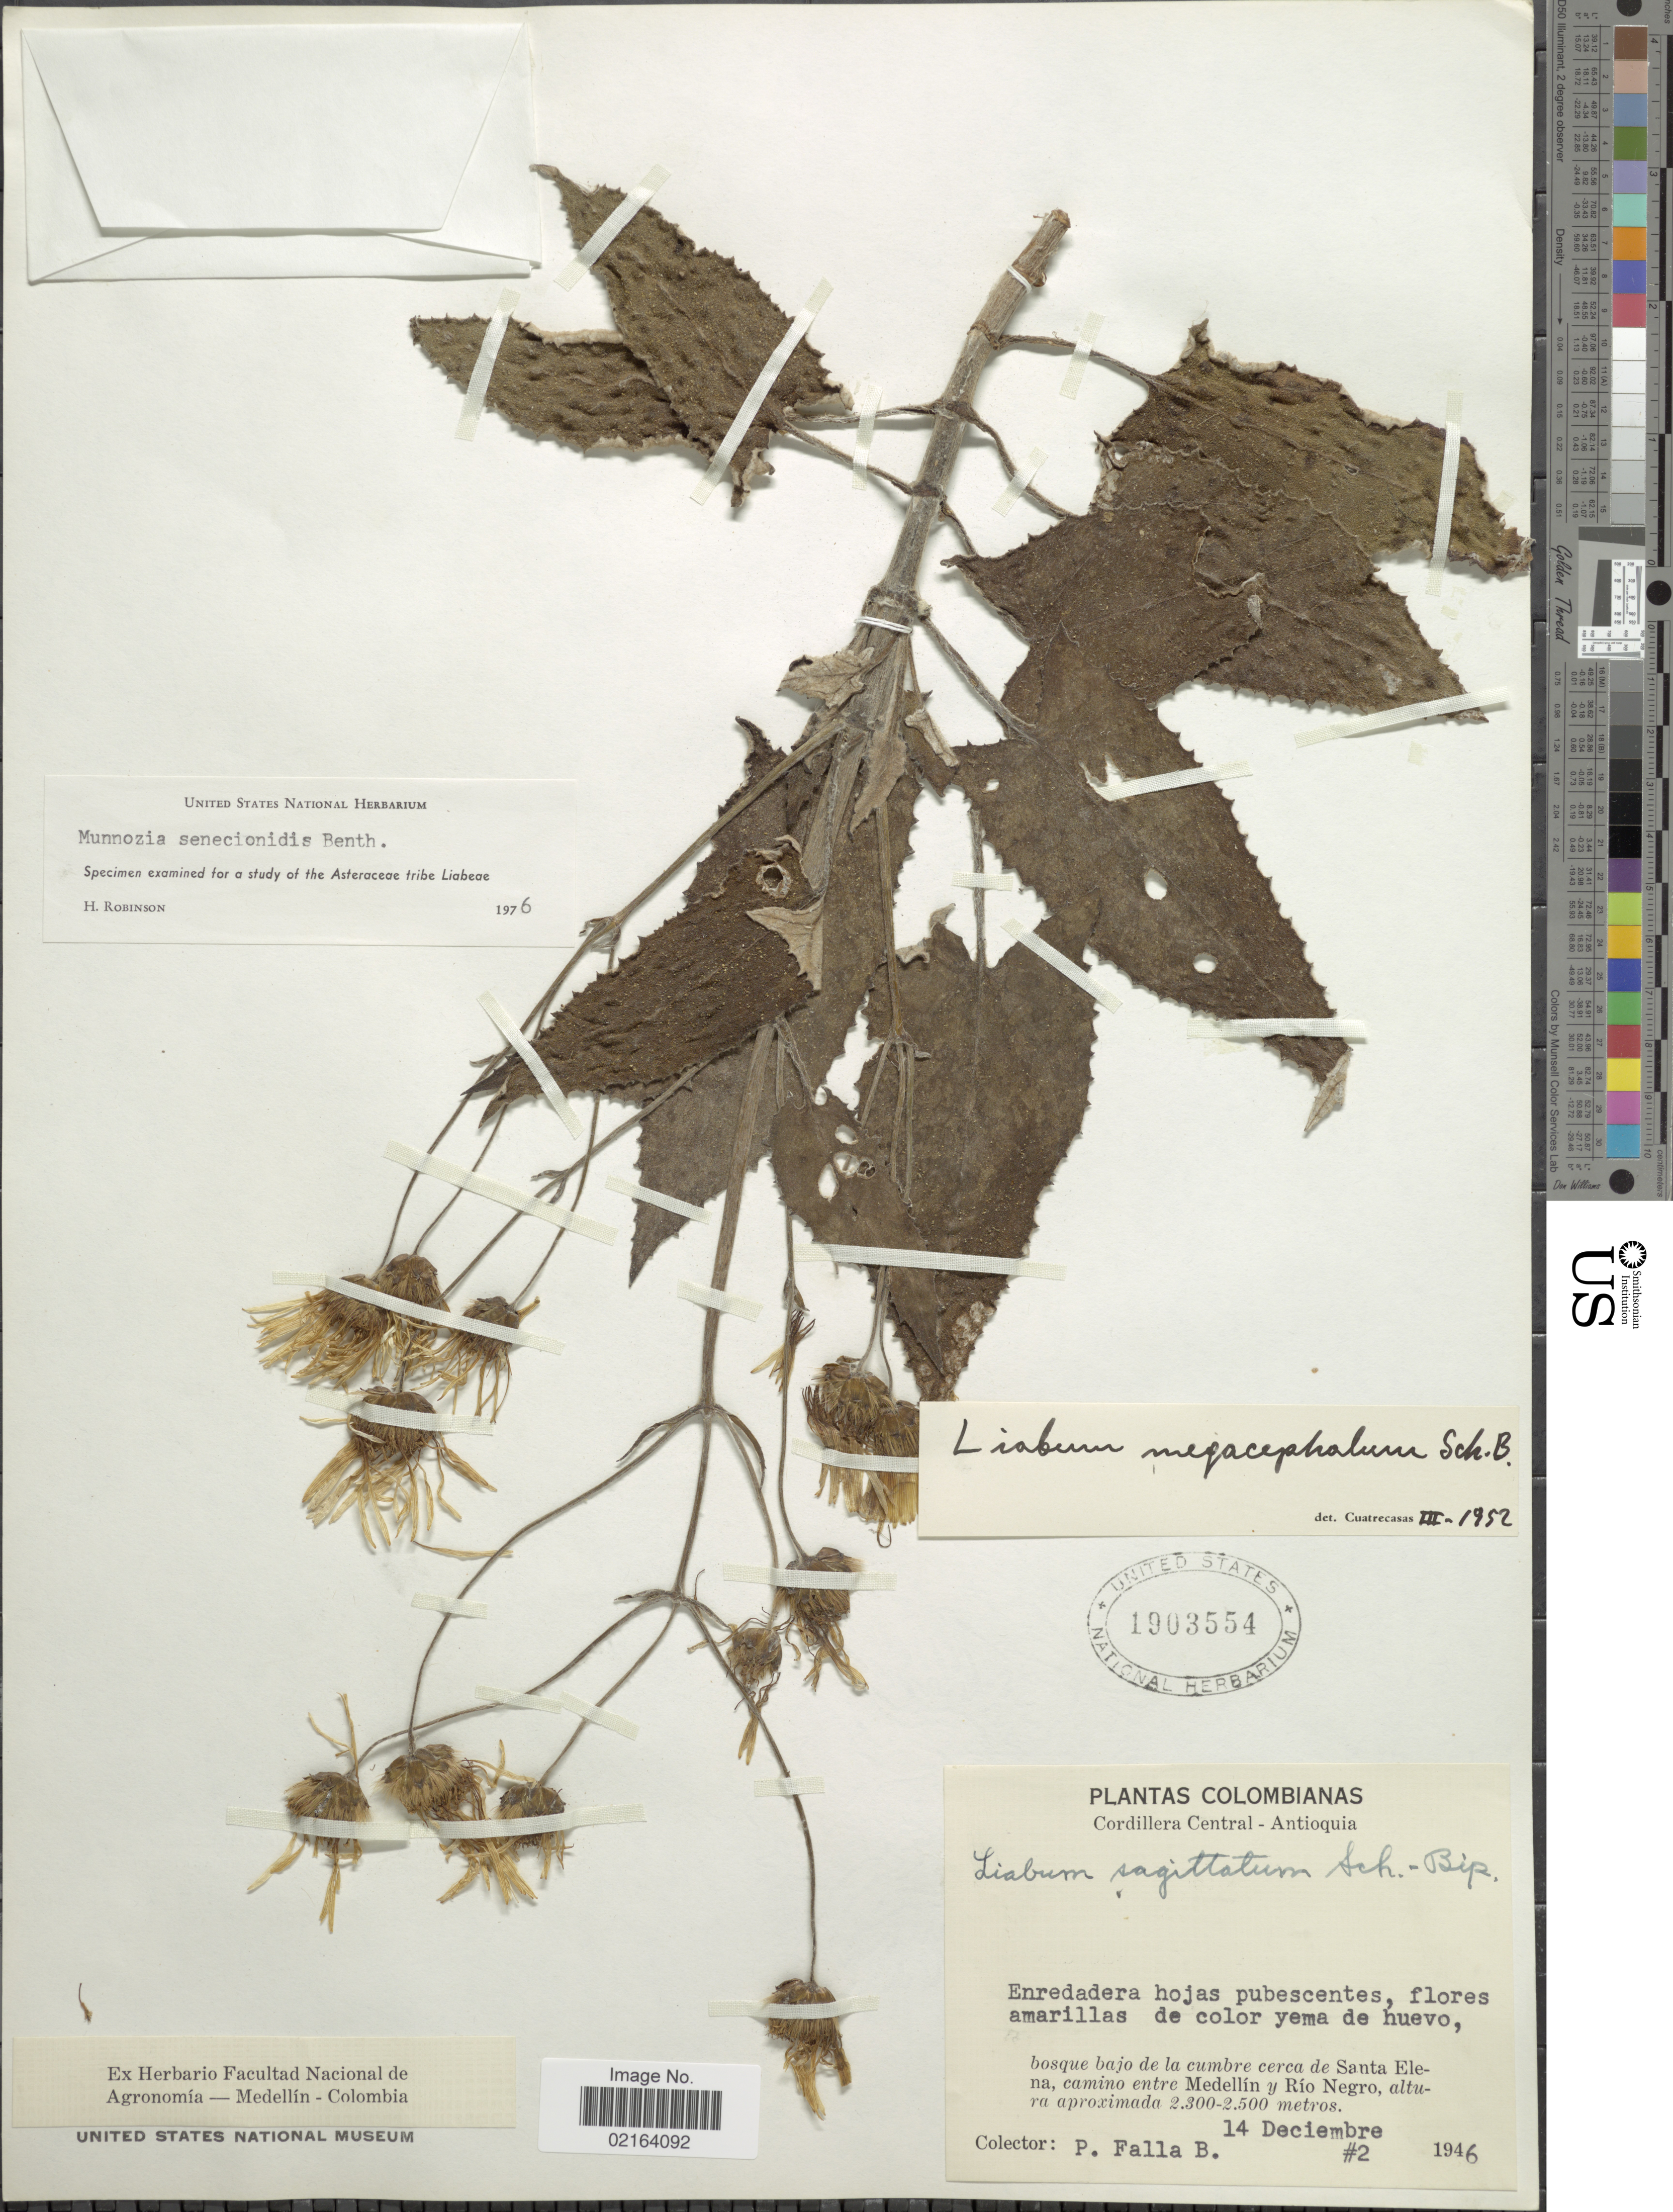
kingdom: Plantae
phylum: Tracheophyta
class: Magnoliopsida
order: Asterales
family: Asteraceae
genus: Munnozia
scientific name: Munnozia senecionidis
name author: Benth.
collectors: P. Falla B.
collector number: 2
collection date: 1946-12-14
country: Colombia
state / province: Antioquia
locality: Cordillera Central, Antioquia, Bosque bajo de la cumbre cerca de Santa Elena, camino entre Medellin y Rio Negro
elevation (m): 2300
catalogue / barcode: US 1903554